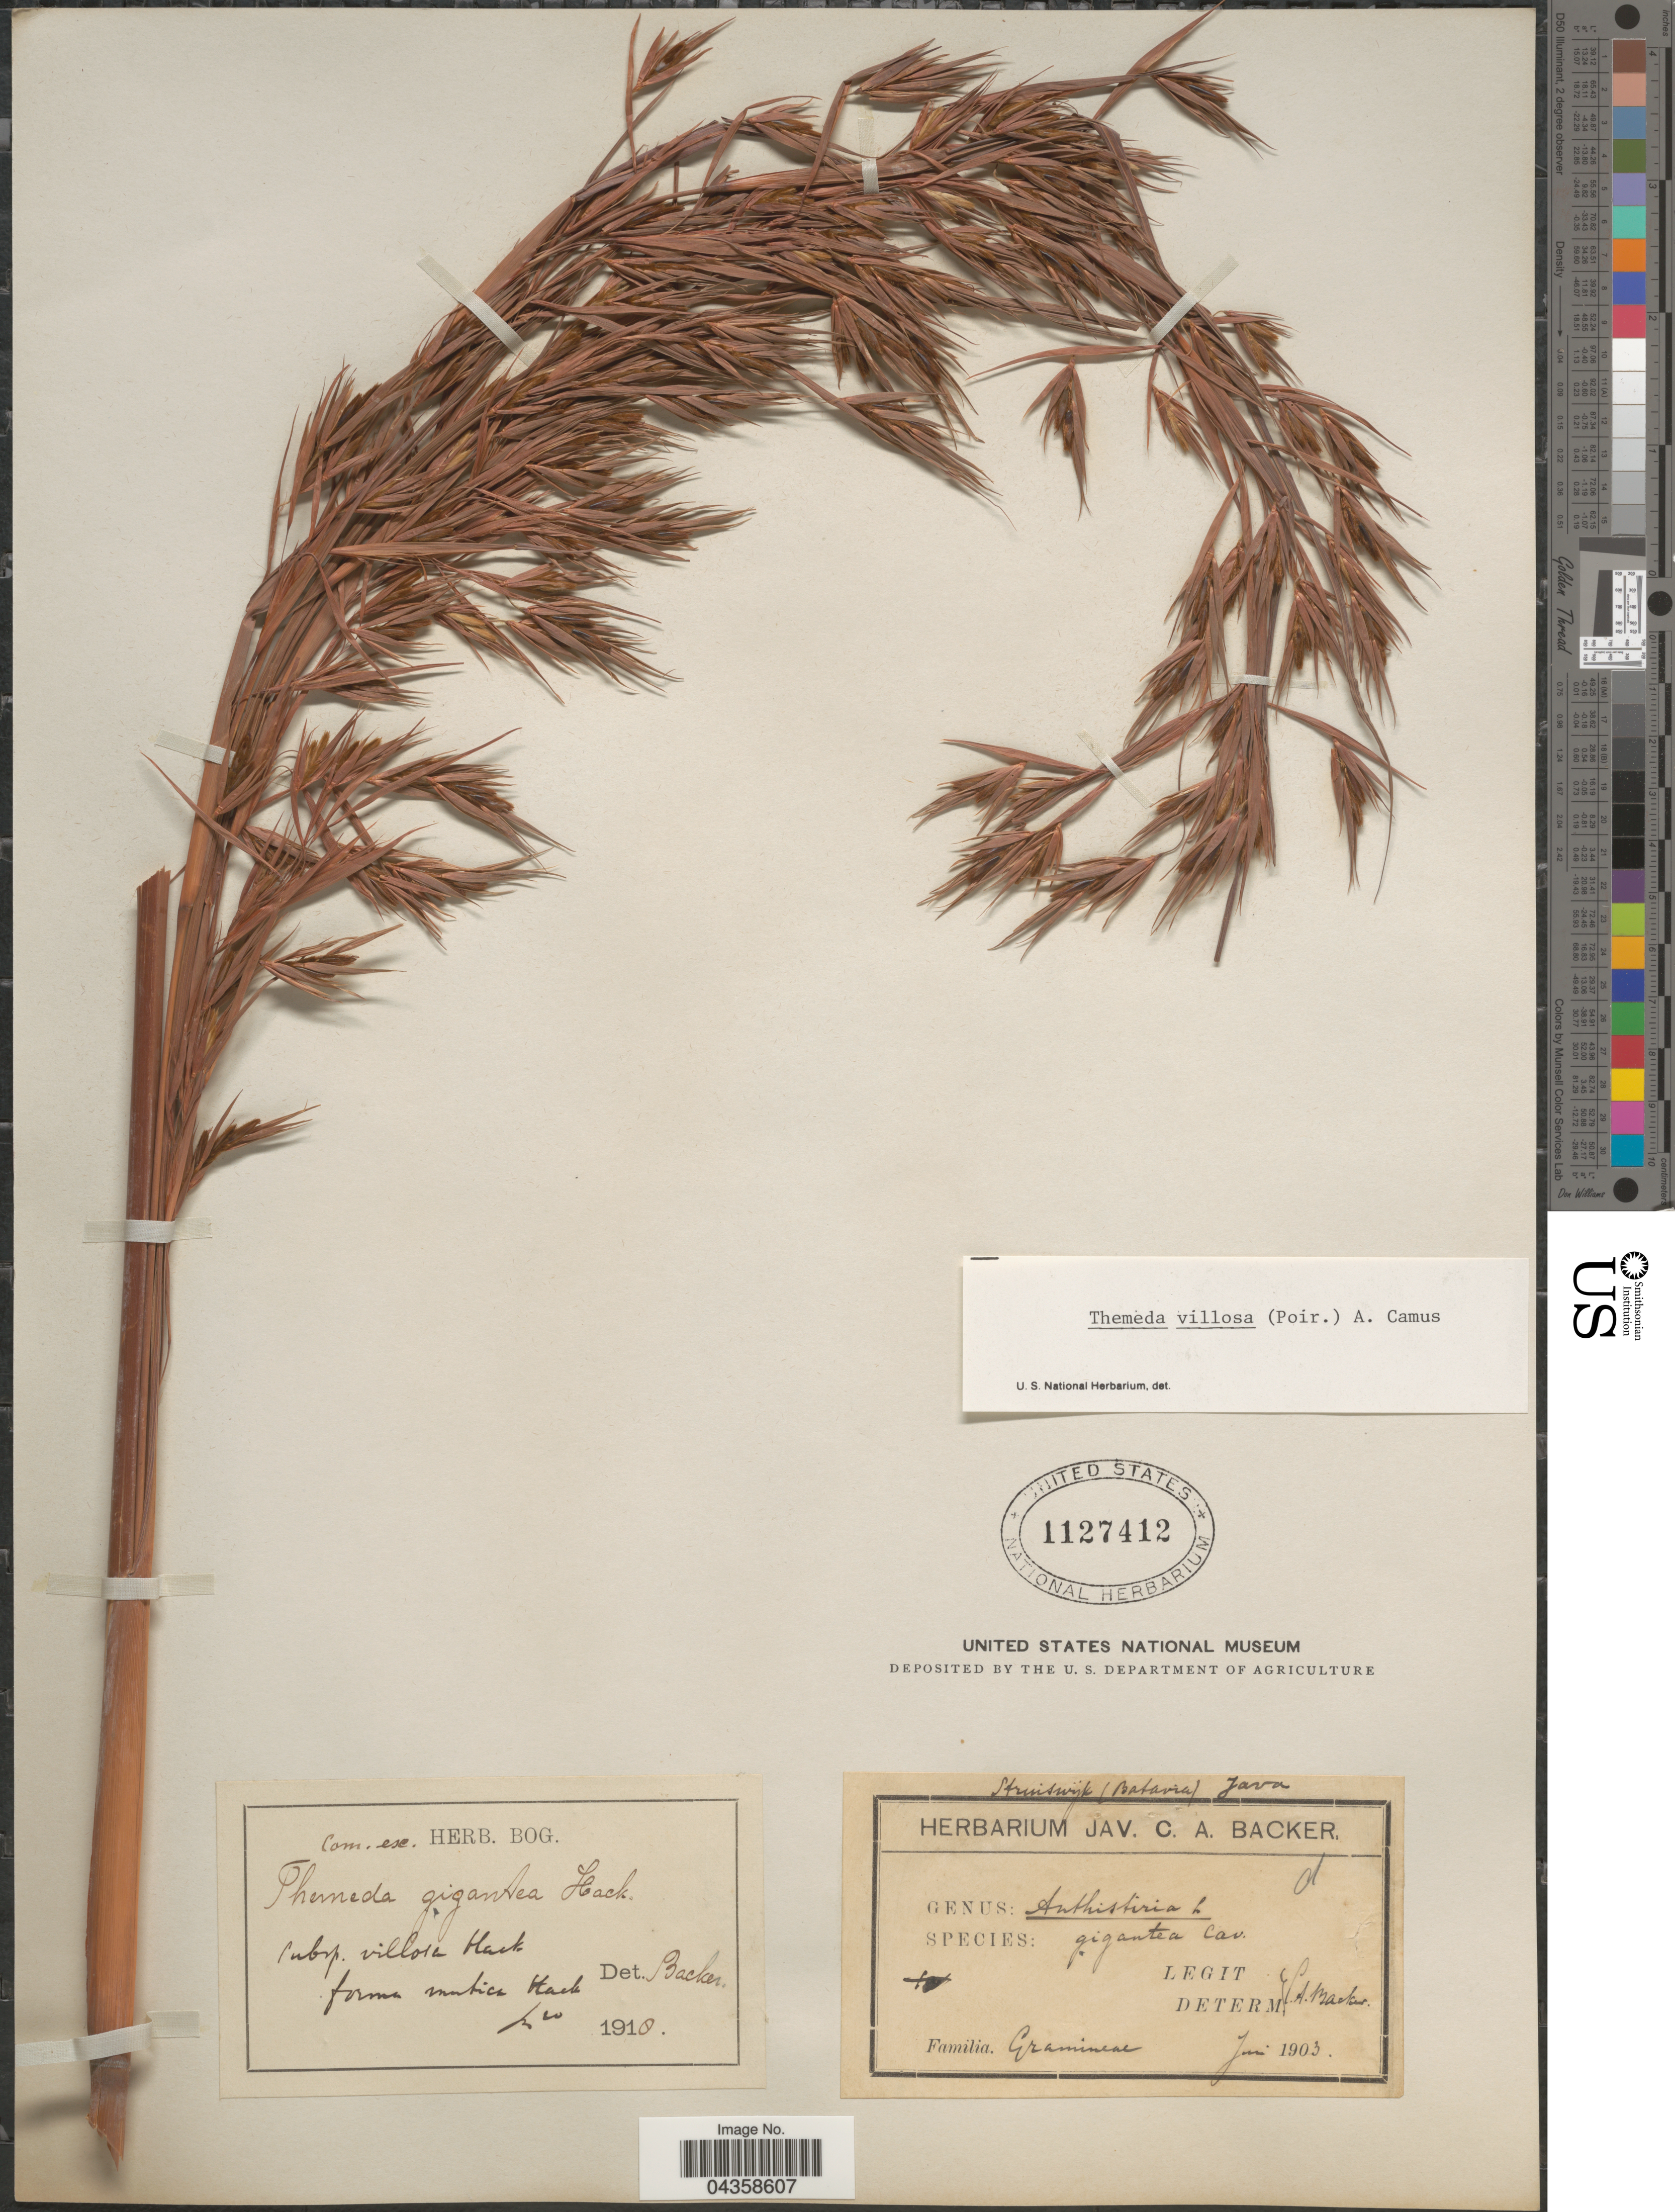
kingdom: Plantae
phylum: Tracheophyta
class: Liliopsida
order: Poales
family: Poaceae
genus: Themeda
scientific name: Themeda villosa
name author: (Lam.) A. Camus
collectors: C. A. Backer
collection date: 1903-06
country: Indonesia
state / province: Java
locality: Struiswijk (Batavia) Java.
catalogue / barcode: US 1127412